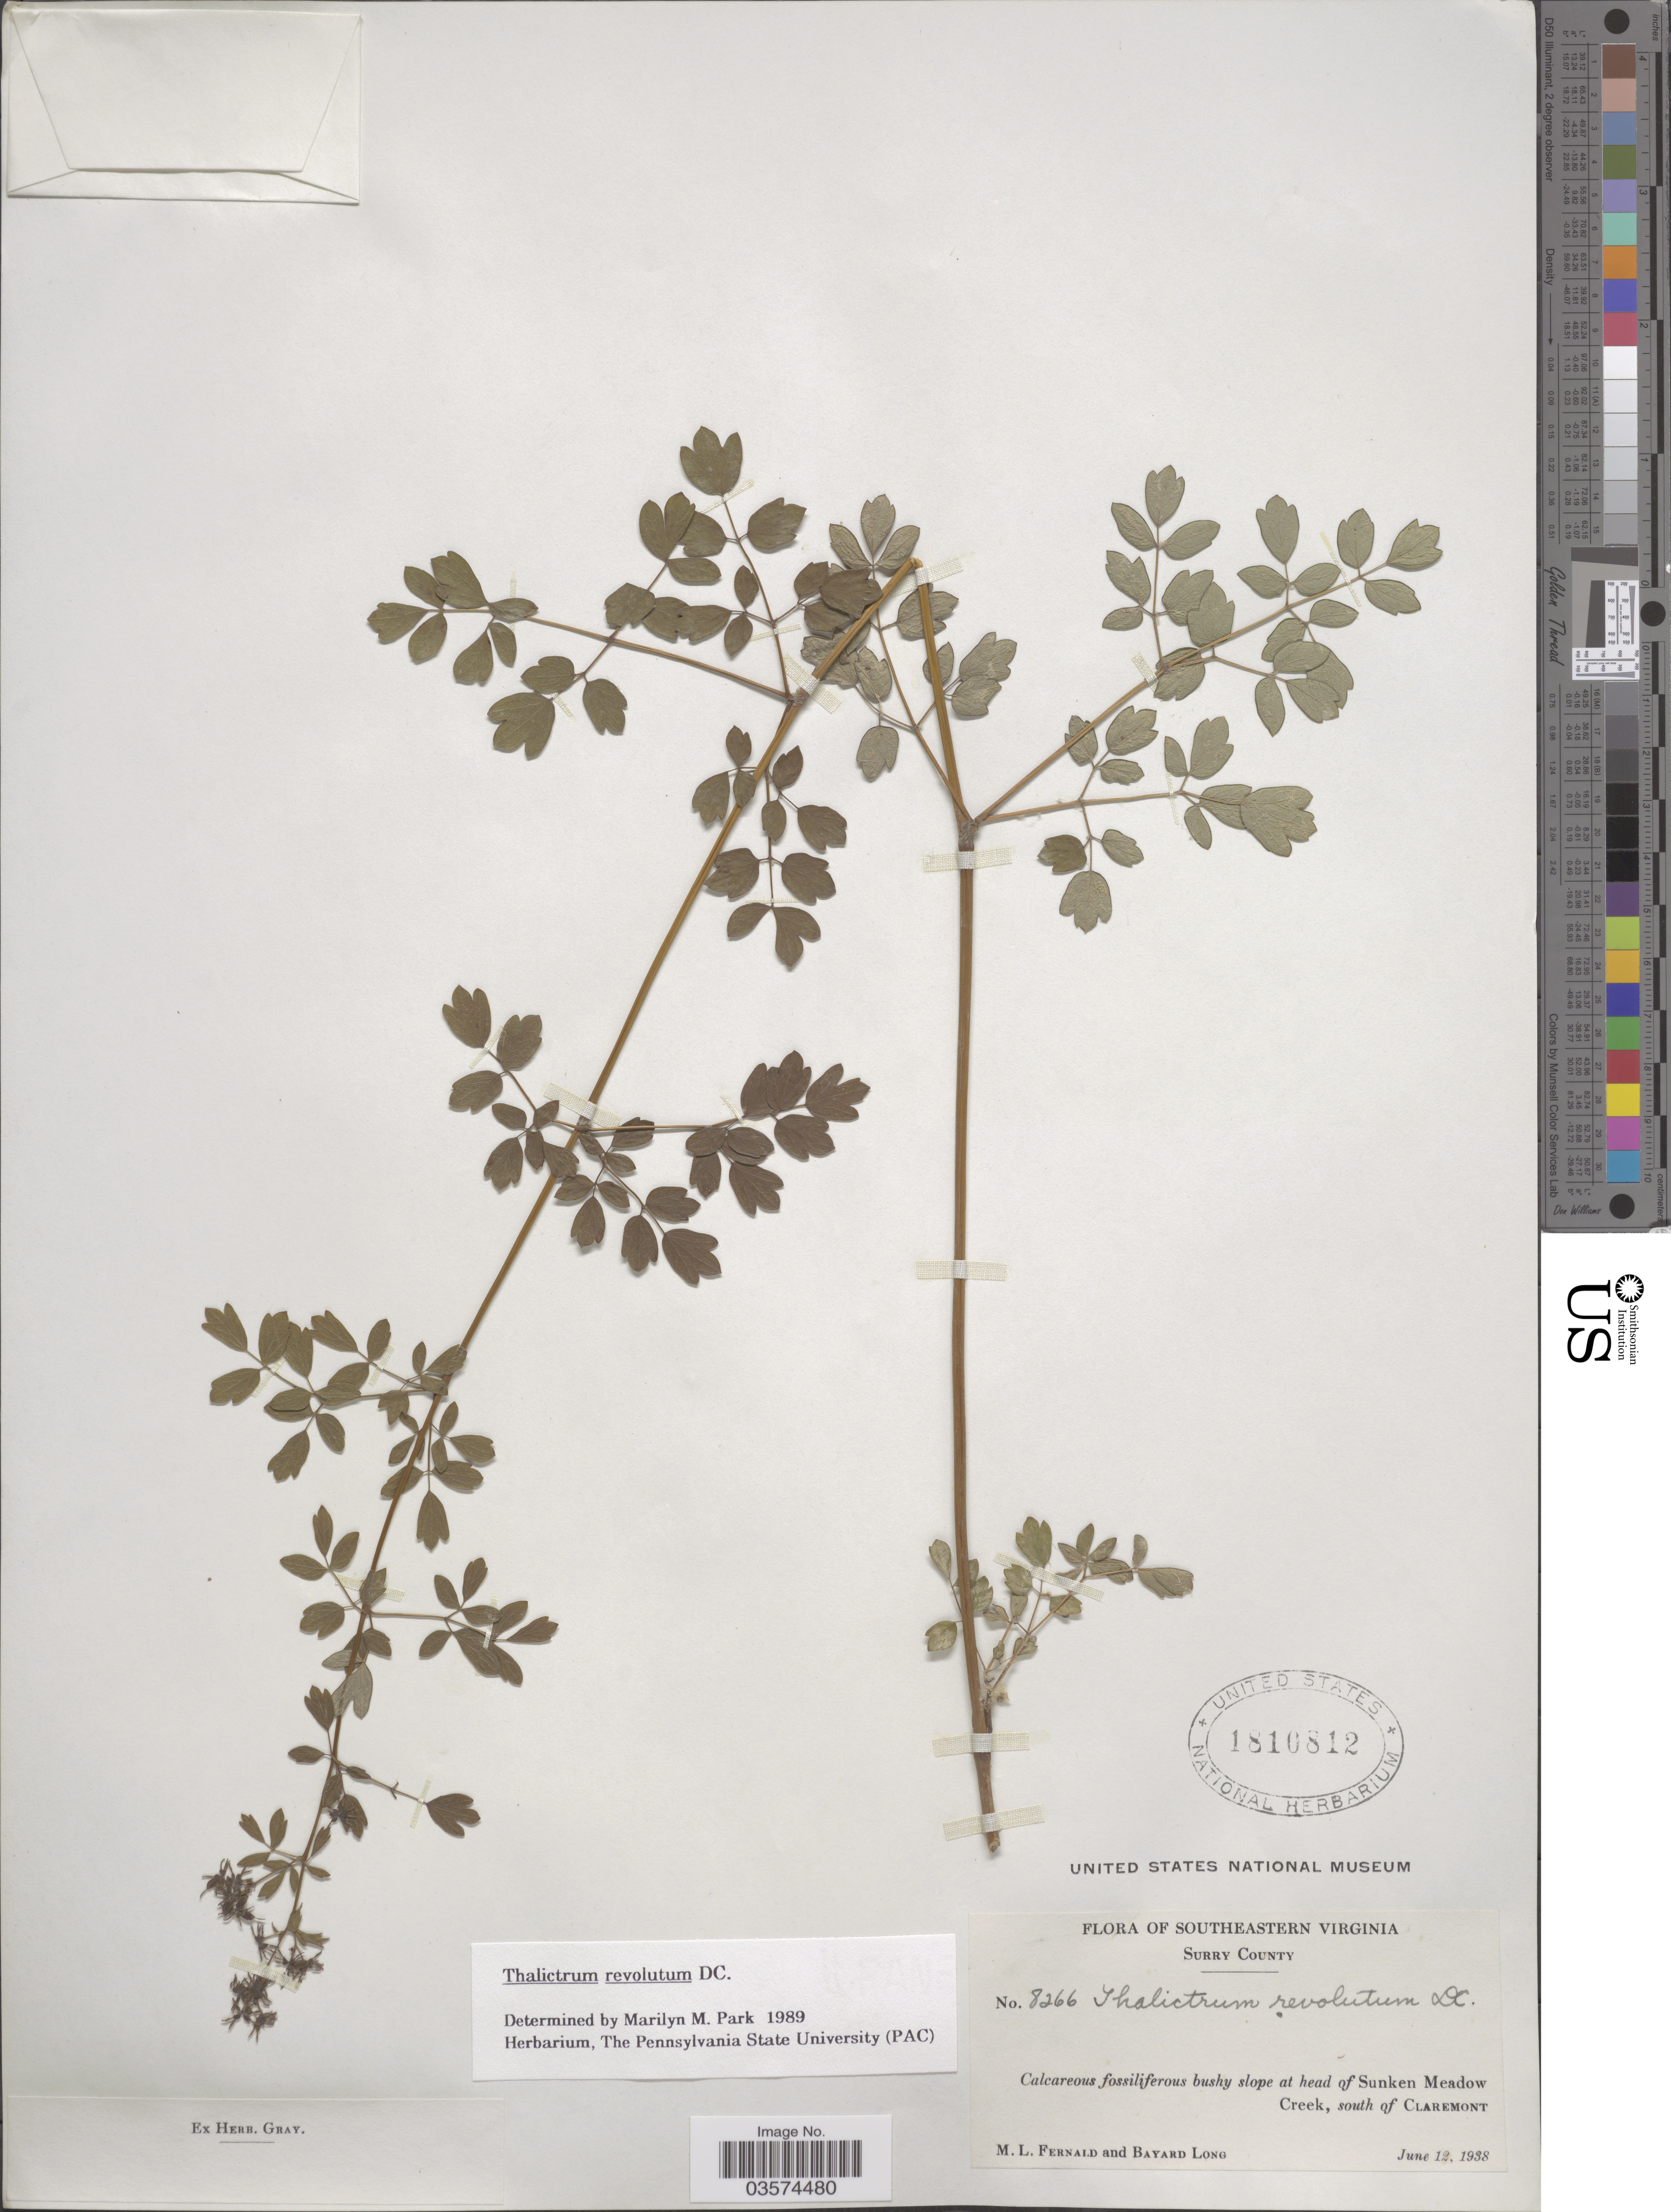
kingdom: Plantae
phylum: Tracheophyta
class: Magnoliopsida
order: Ranunculales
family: Ranunculaceae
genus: Thalictrum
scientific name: Thalictrum amphibolum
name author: Greene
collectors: M. L. Fernald & B. Long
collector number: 8266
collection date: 1938-06-12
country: United States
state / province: Virginia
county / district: Surry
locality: Southeastern Virginia. Surry County. Calcareous fossiliferous bushy slope at head of Sunken Meadow Creek, south of Claremont.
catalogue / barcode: US 1810812